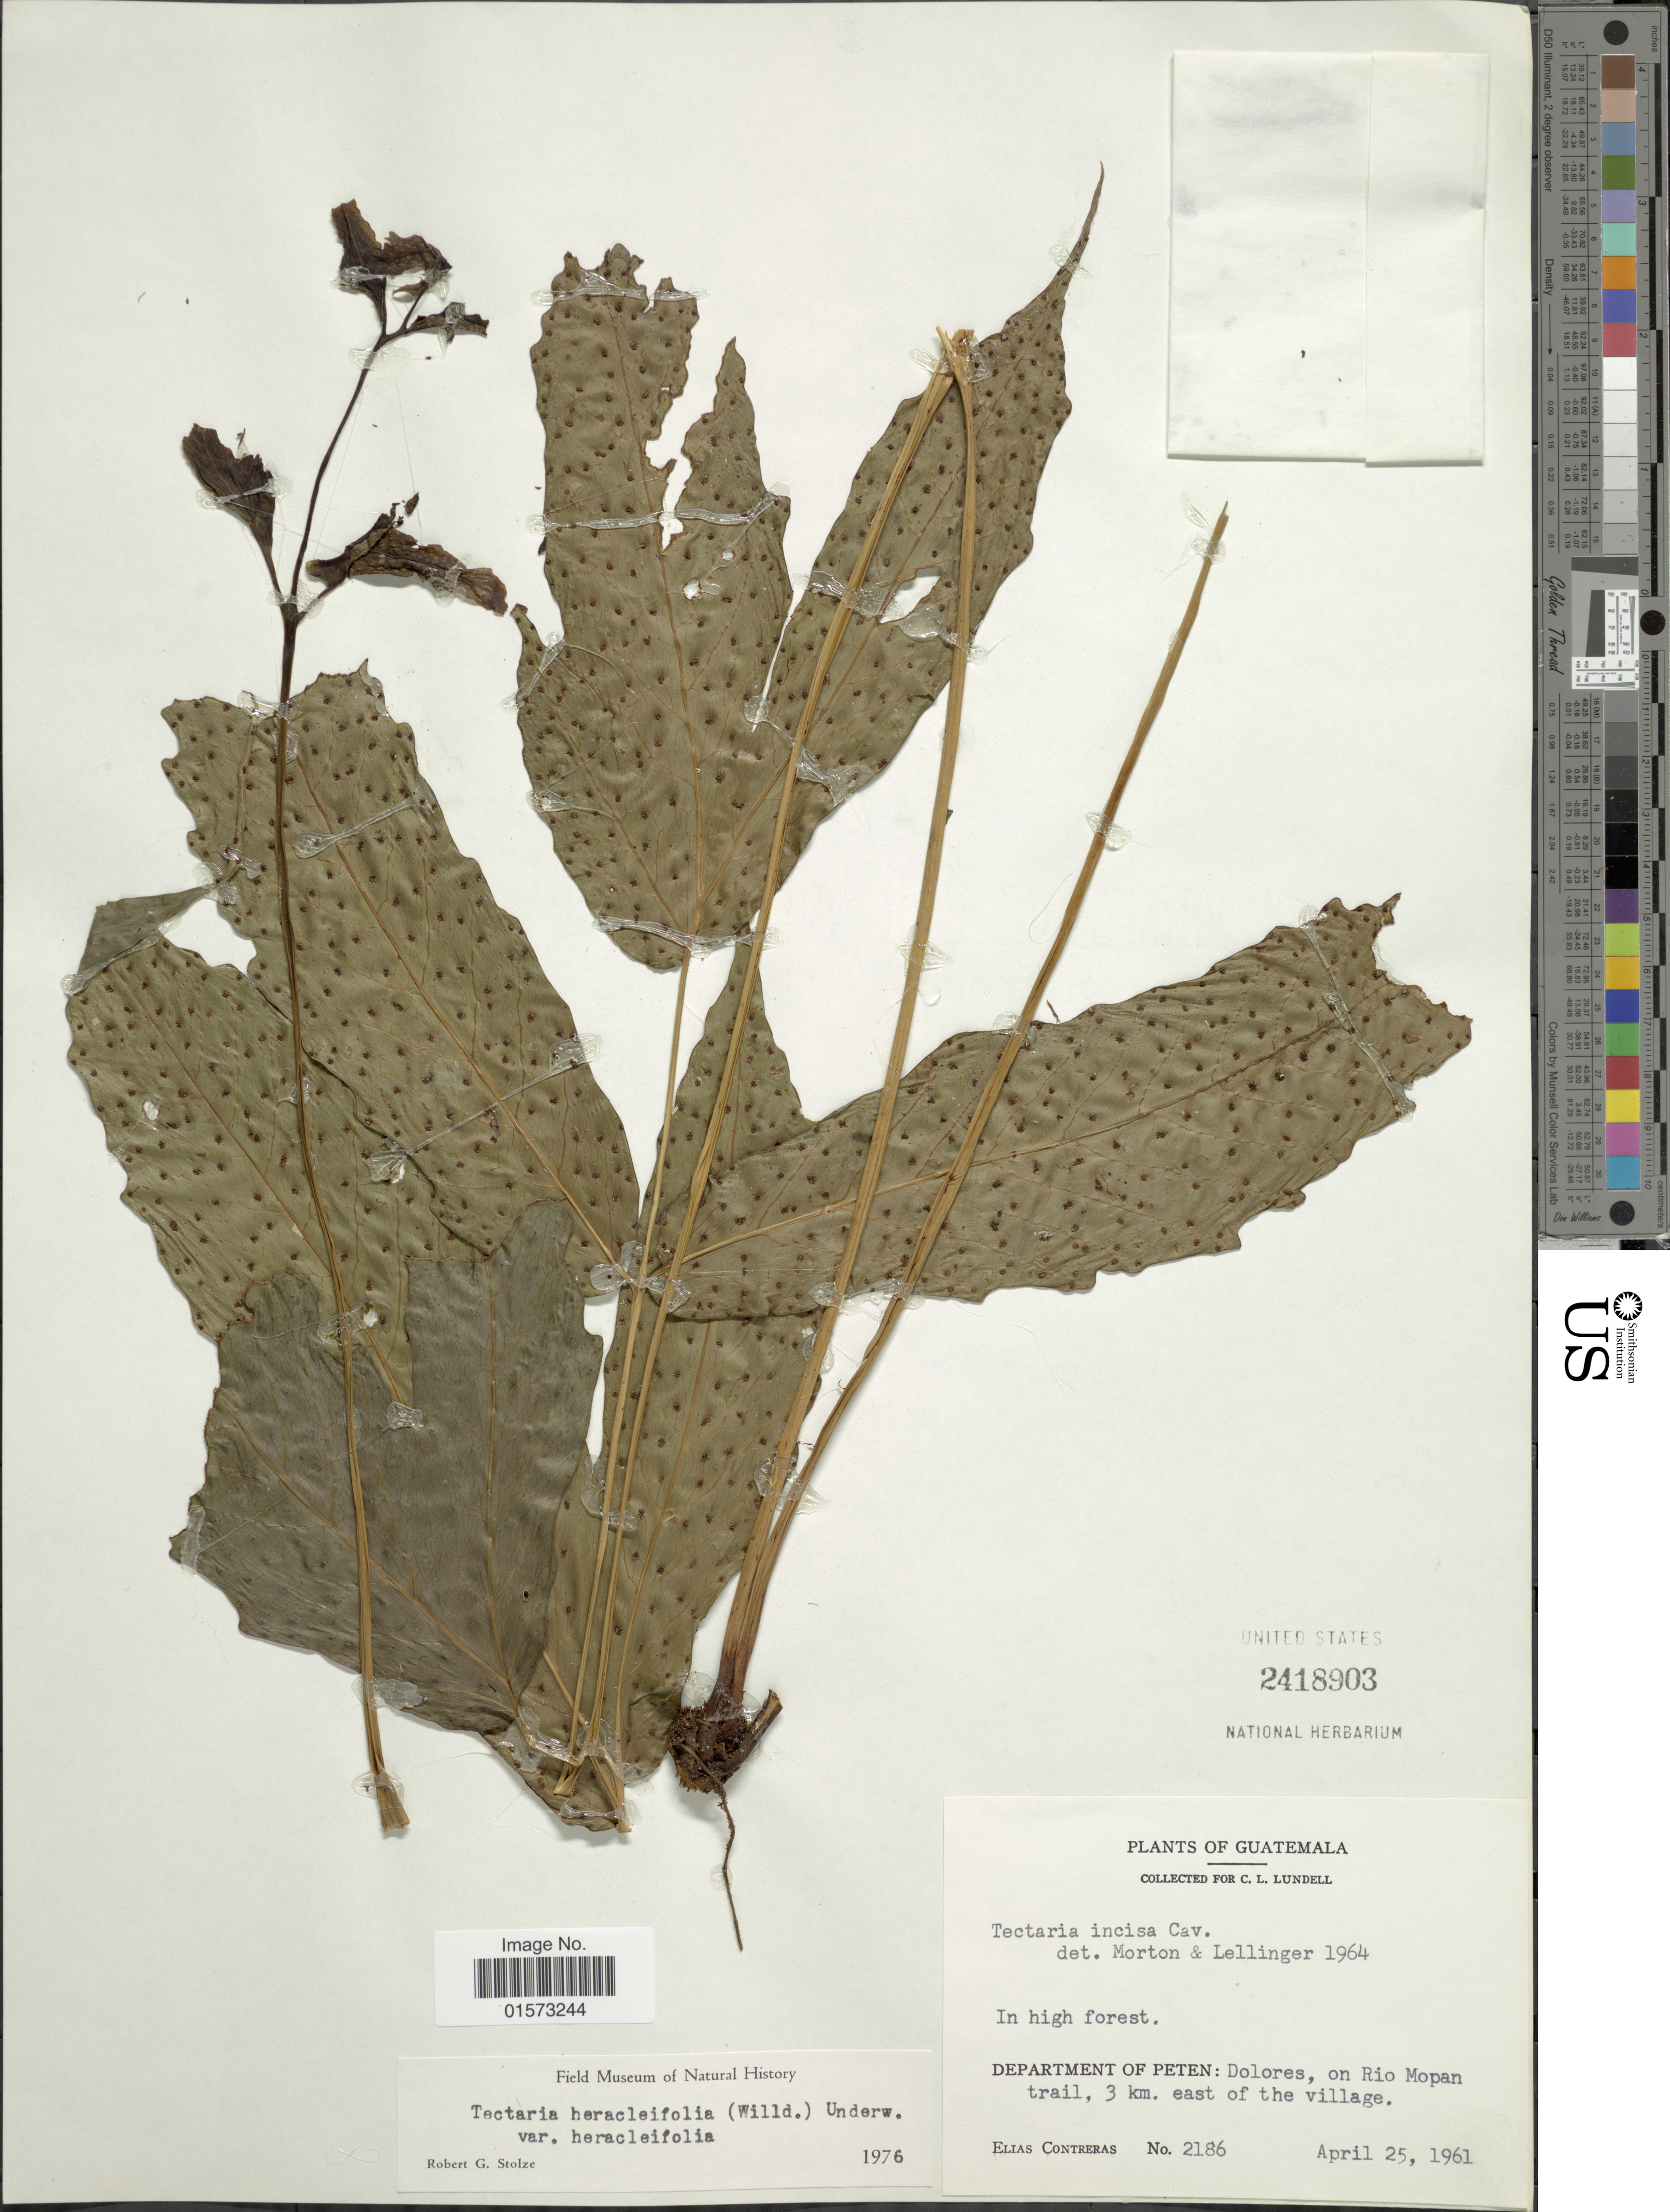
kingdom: Plantae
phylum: Tracheophyta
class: Polypodiopsida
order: Polypodiales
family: Tectariaceae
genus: Tectaria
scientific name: Tectaria heracleifolia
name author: (Willd.) Underw.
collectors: E. Contreras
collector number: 2186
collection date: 1961-04-25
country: Guatemala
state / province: El Petén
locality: Dolores, on Rio MOpan trail, 3 km. east of the village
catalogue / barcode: US 2418903